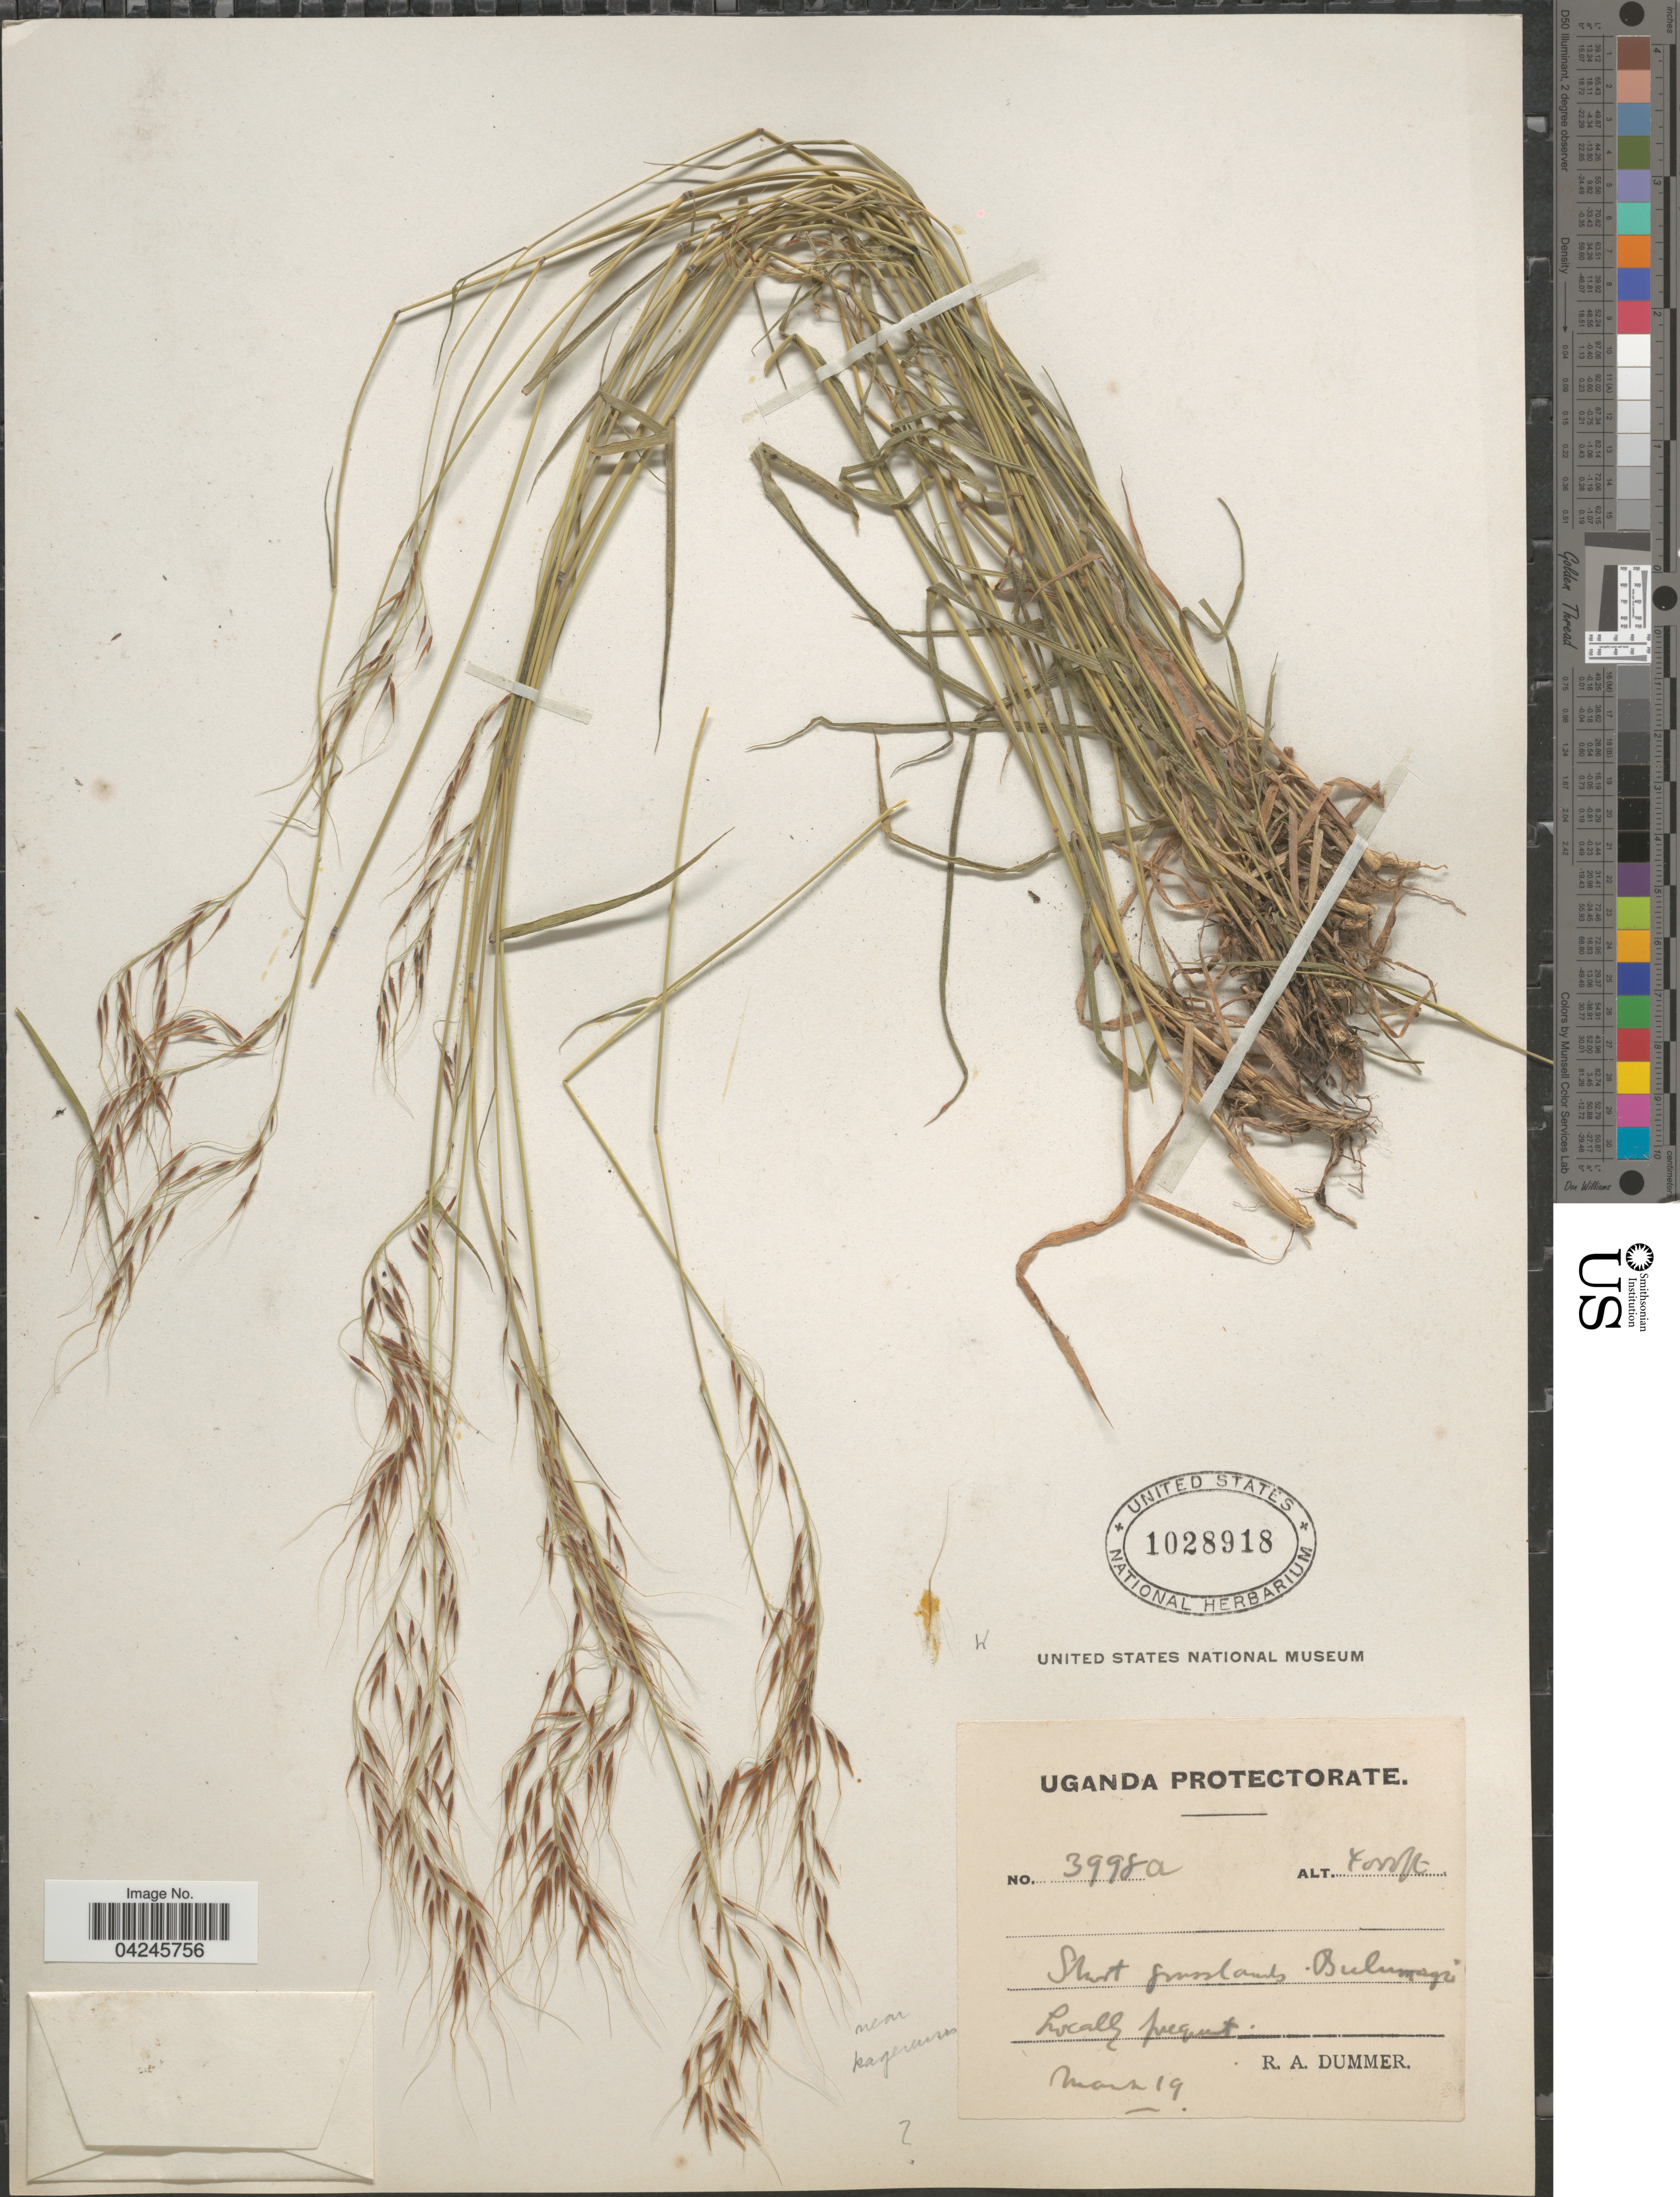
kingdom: Plantae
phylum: Tracheophyta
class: Liliopsida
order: Poales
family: Poaceae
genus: Loudetia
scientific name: Loudetia kagerensis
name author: (K. Schum.) Hutch.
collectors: R. Dümmer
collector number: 3998a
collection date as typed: Transcribed d/m/y: /3/19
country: Uganda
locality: Uganda Protectorate. Bulumagi.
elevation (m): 1219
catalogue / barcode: US 1028918